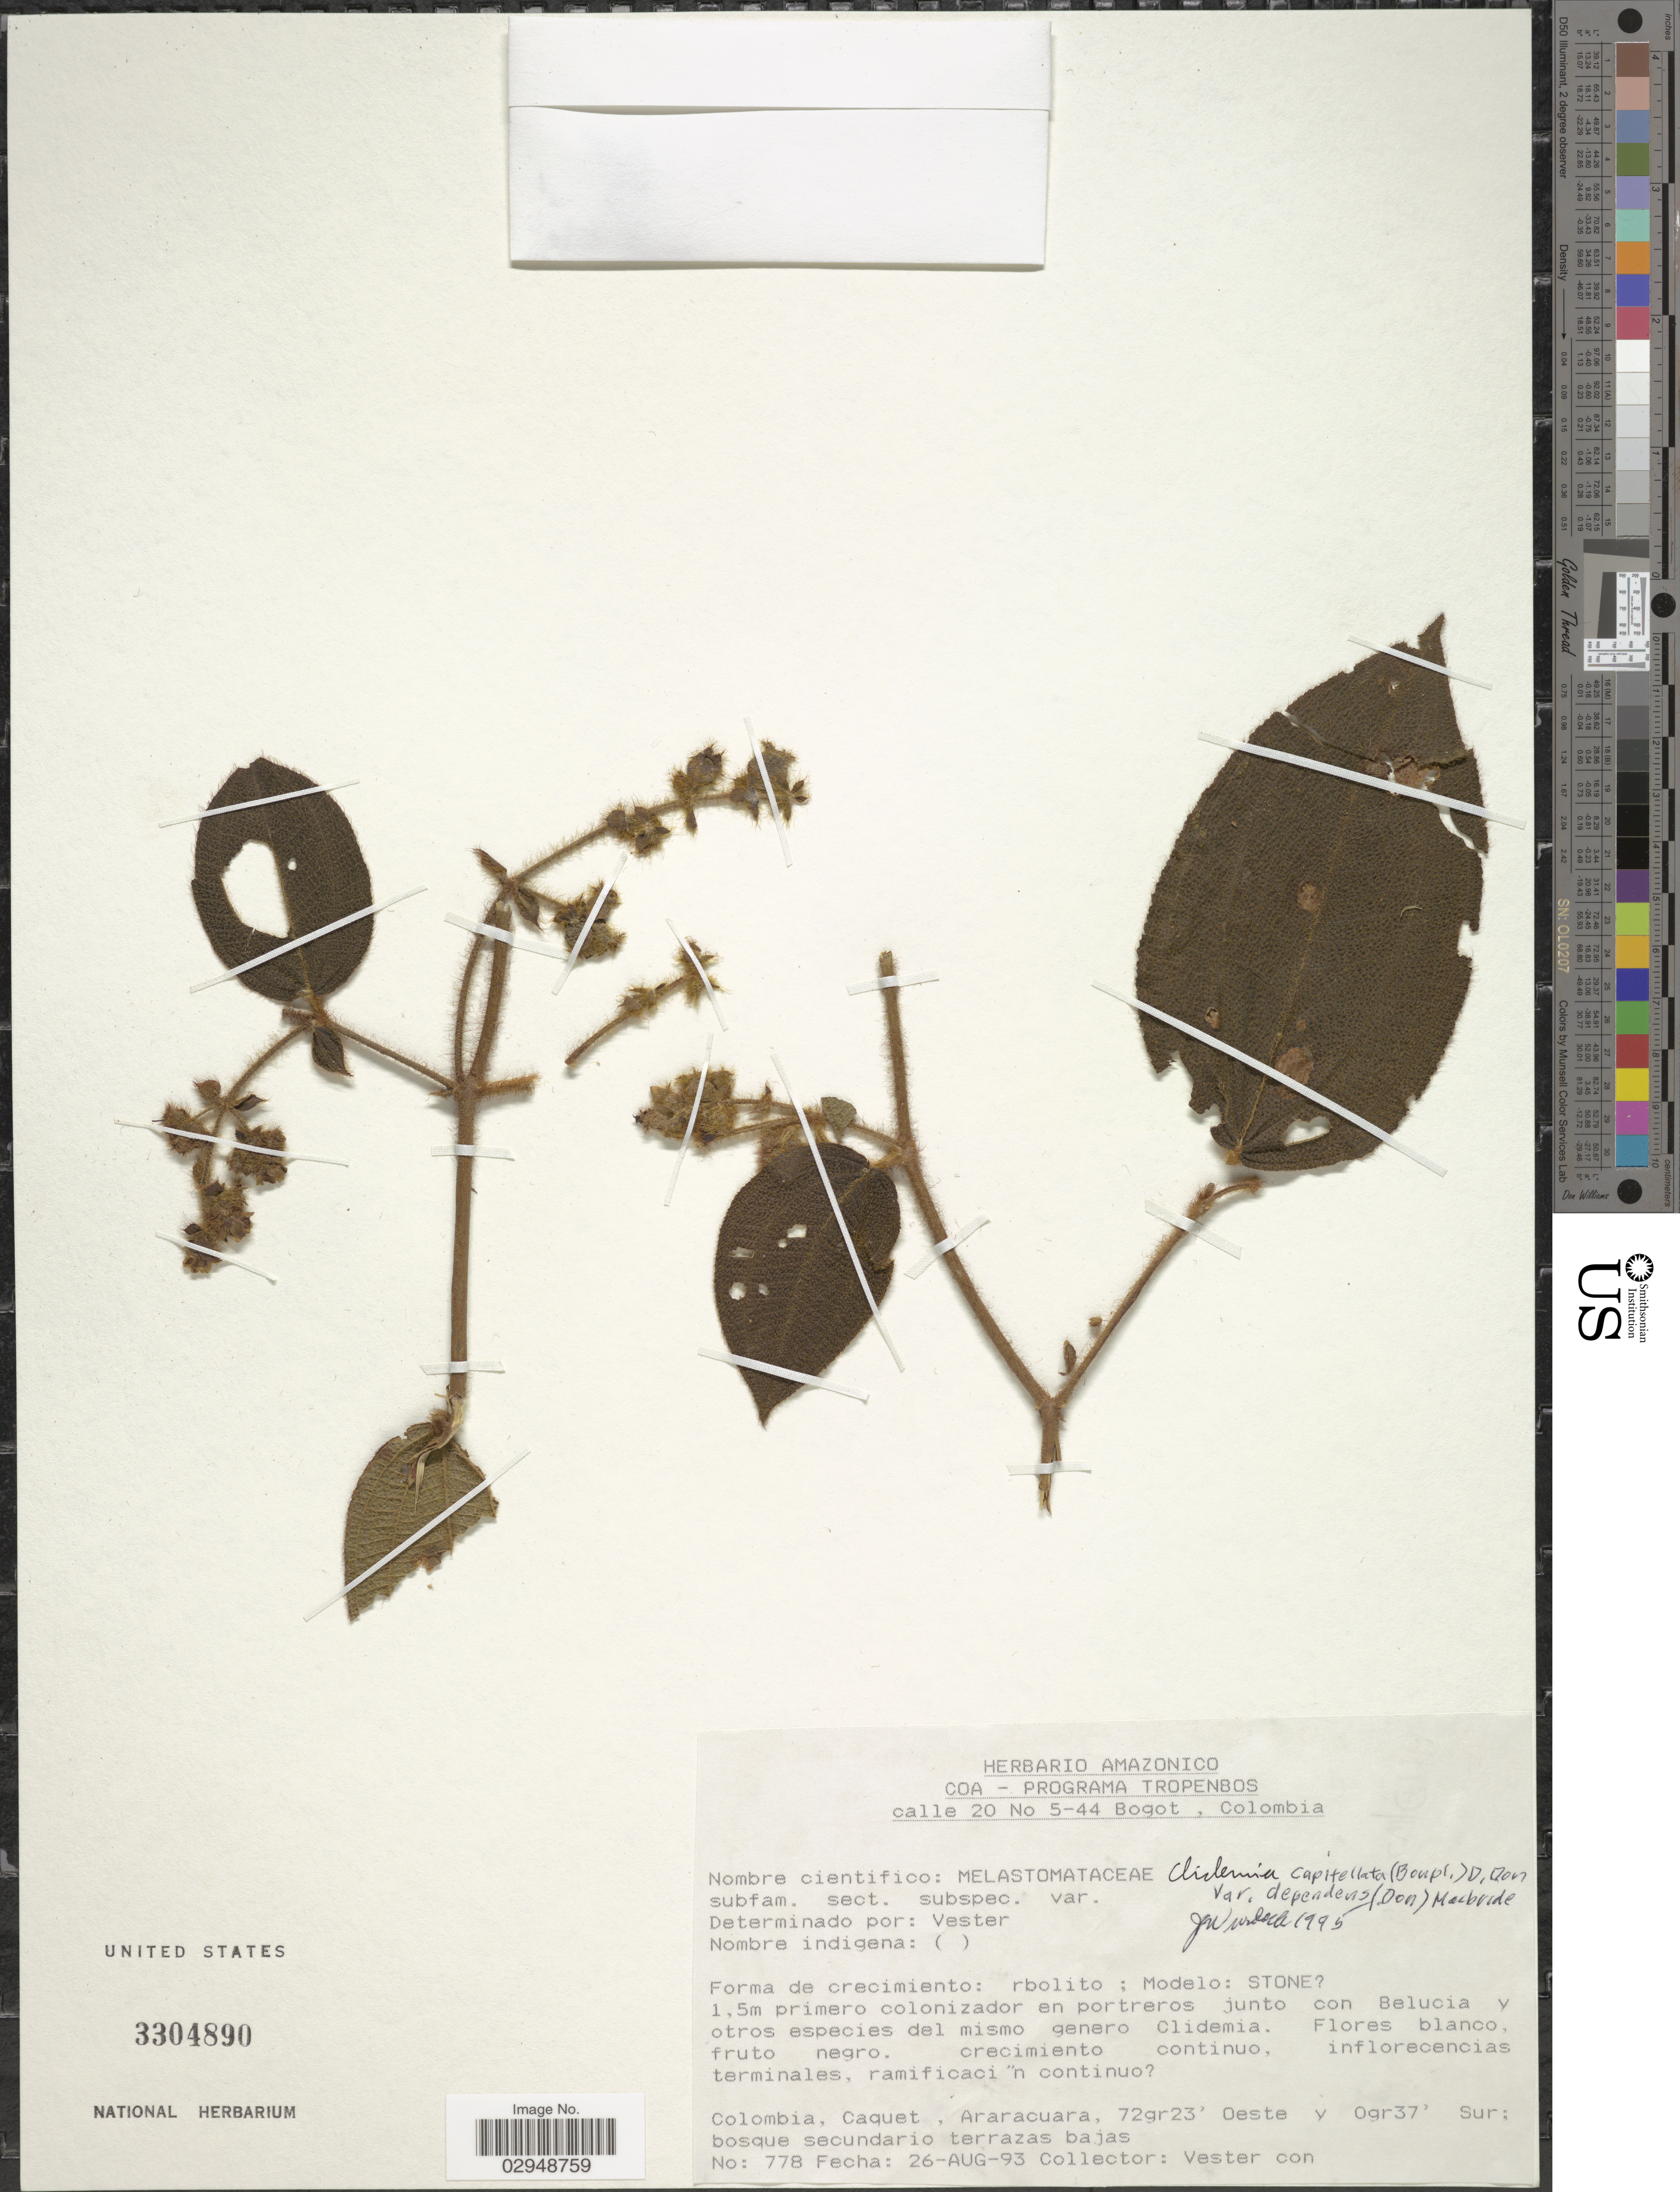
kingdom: Plantae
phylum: Tracheophyta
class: Magnoliopsida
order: Myrtales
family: Melastomataceae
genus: Clidemia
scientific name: Clidemia capitellata var. dependens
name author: (Pav. & D. Don) J.F. Macbr.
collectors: -. Vester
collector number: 778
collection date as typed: Transcribed d/m/y: 26/8/93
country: Colombia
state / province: Caquetá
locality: Caqueta, Araracuara.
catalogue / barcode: US 3304890